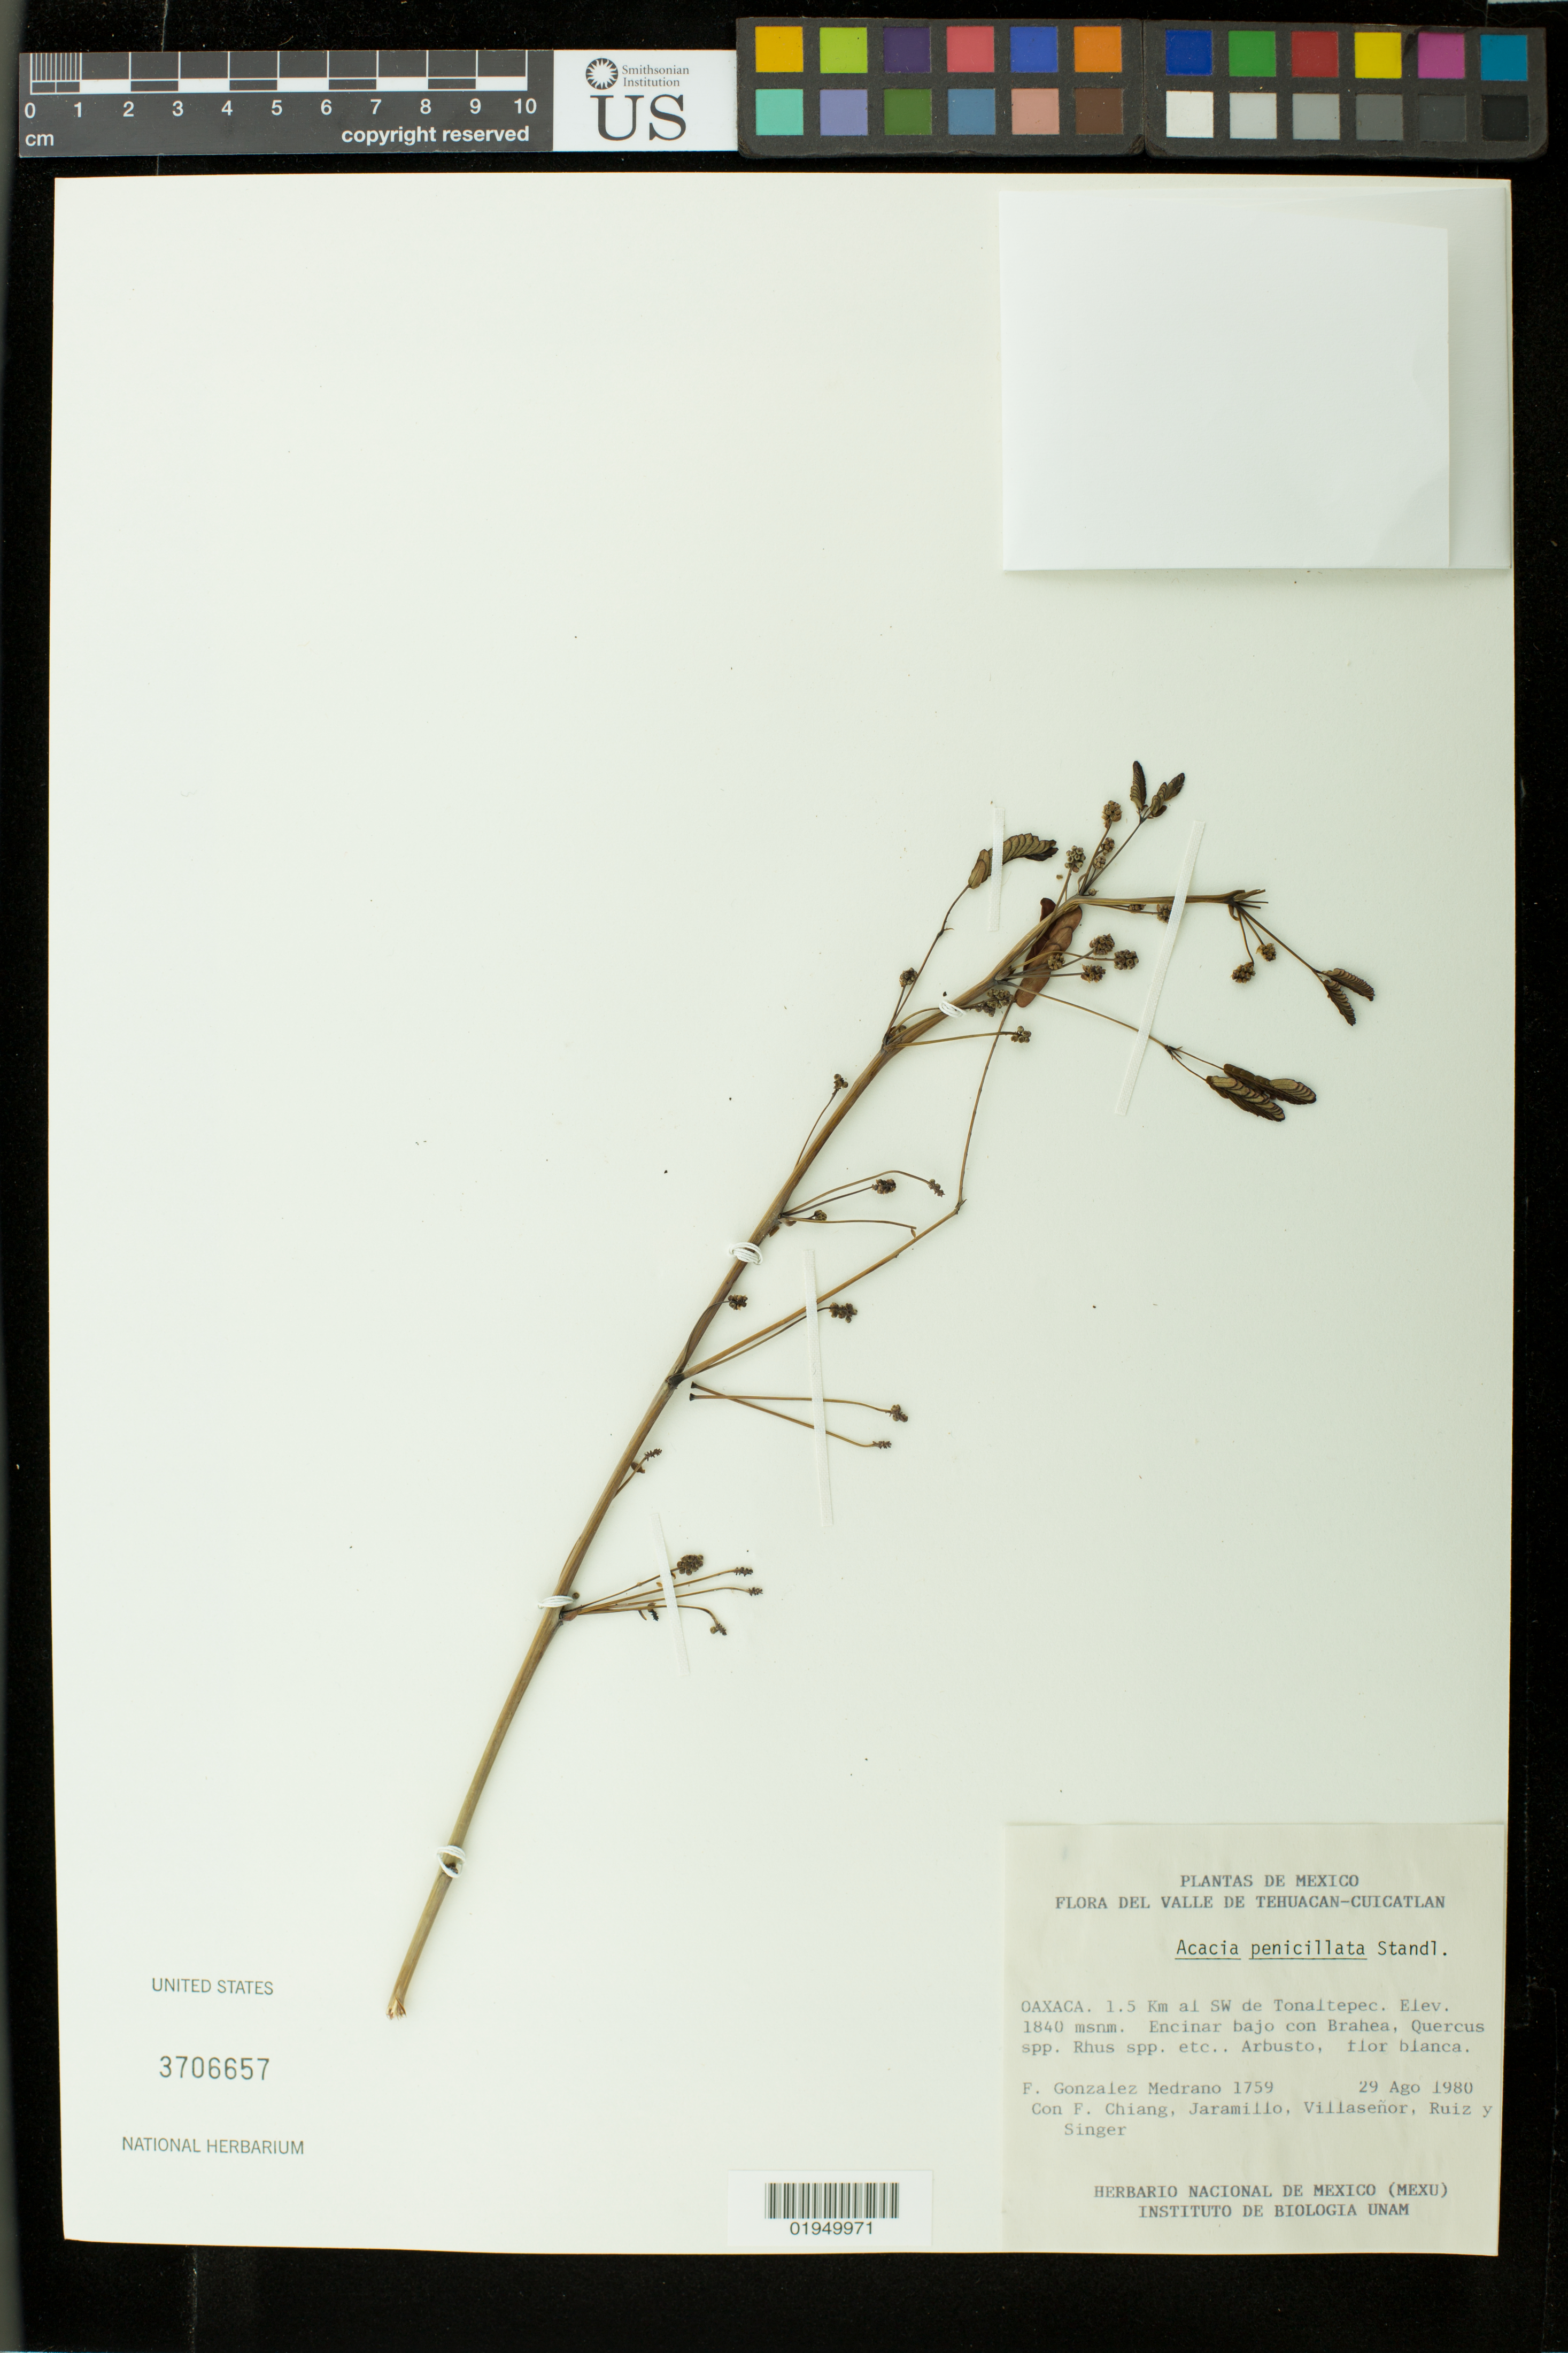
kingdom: Plantae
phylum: Tracheophyta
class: Magnoliopsida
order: Fabales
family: Fabaceae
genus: Acaciella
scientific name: Acaciella tequilana var. tequilana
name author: (S. Watson) Britton & Rose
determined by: Strong, Mark T., (BOT), Smithsonian Institution - National Museum of Natural History (UNITED STATES)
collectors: F. Gonzales Medrano, F. Chiang, Jaramillo, --, -. Villaseñor, Ruiz, -- & Singer, --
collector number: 1759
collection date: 1980-08-29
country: Mexico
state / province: Oaxaca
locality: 1.5 Km al SW de Tonaltepec.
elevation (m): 1840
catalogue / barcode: US 3706657